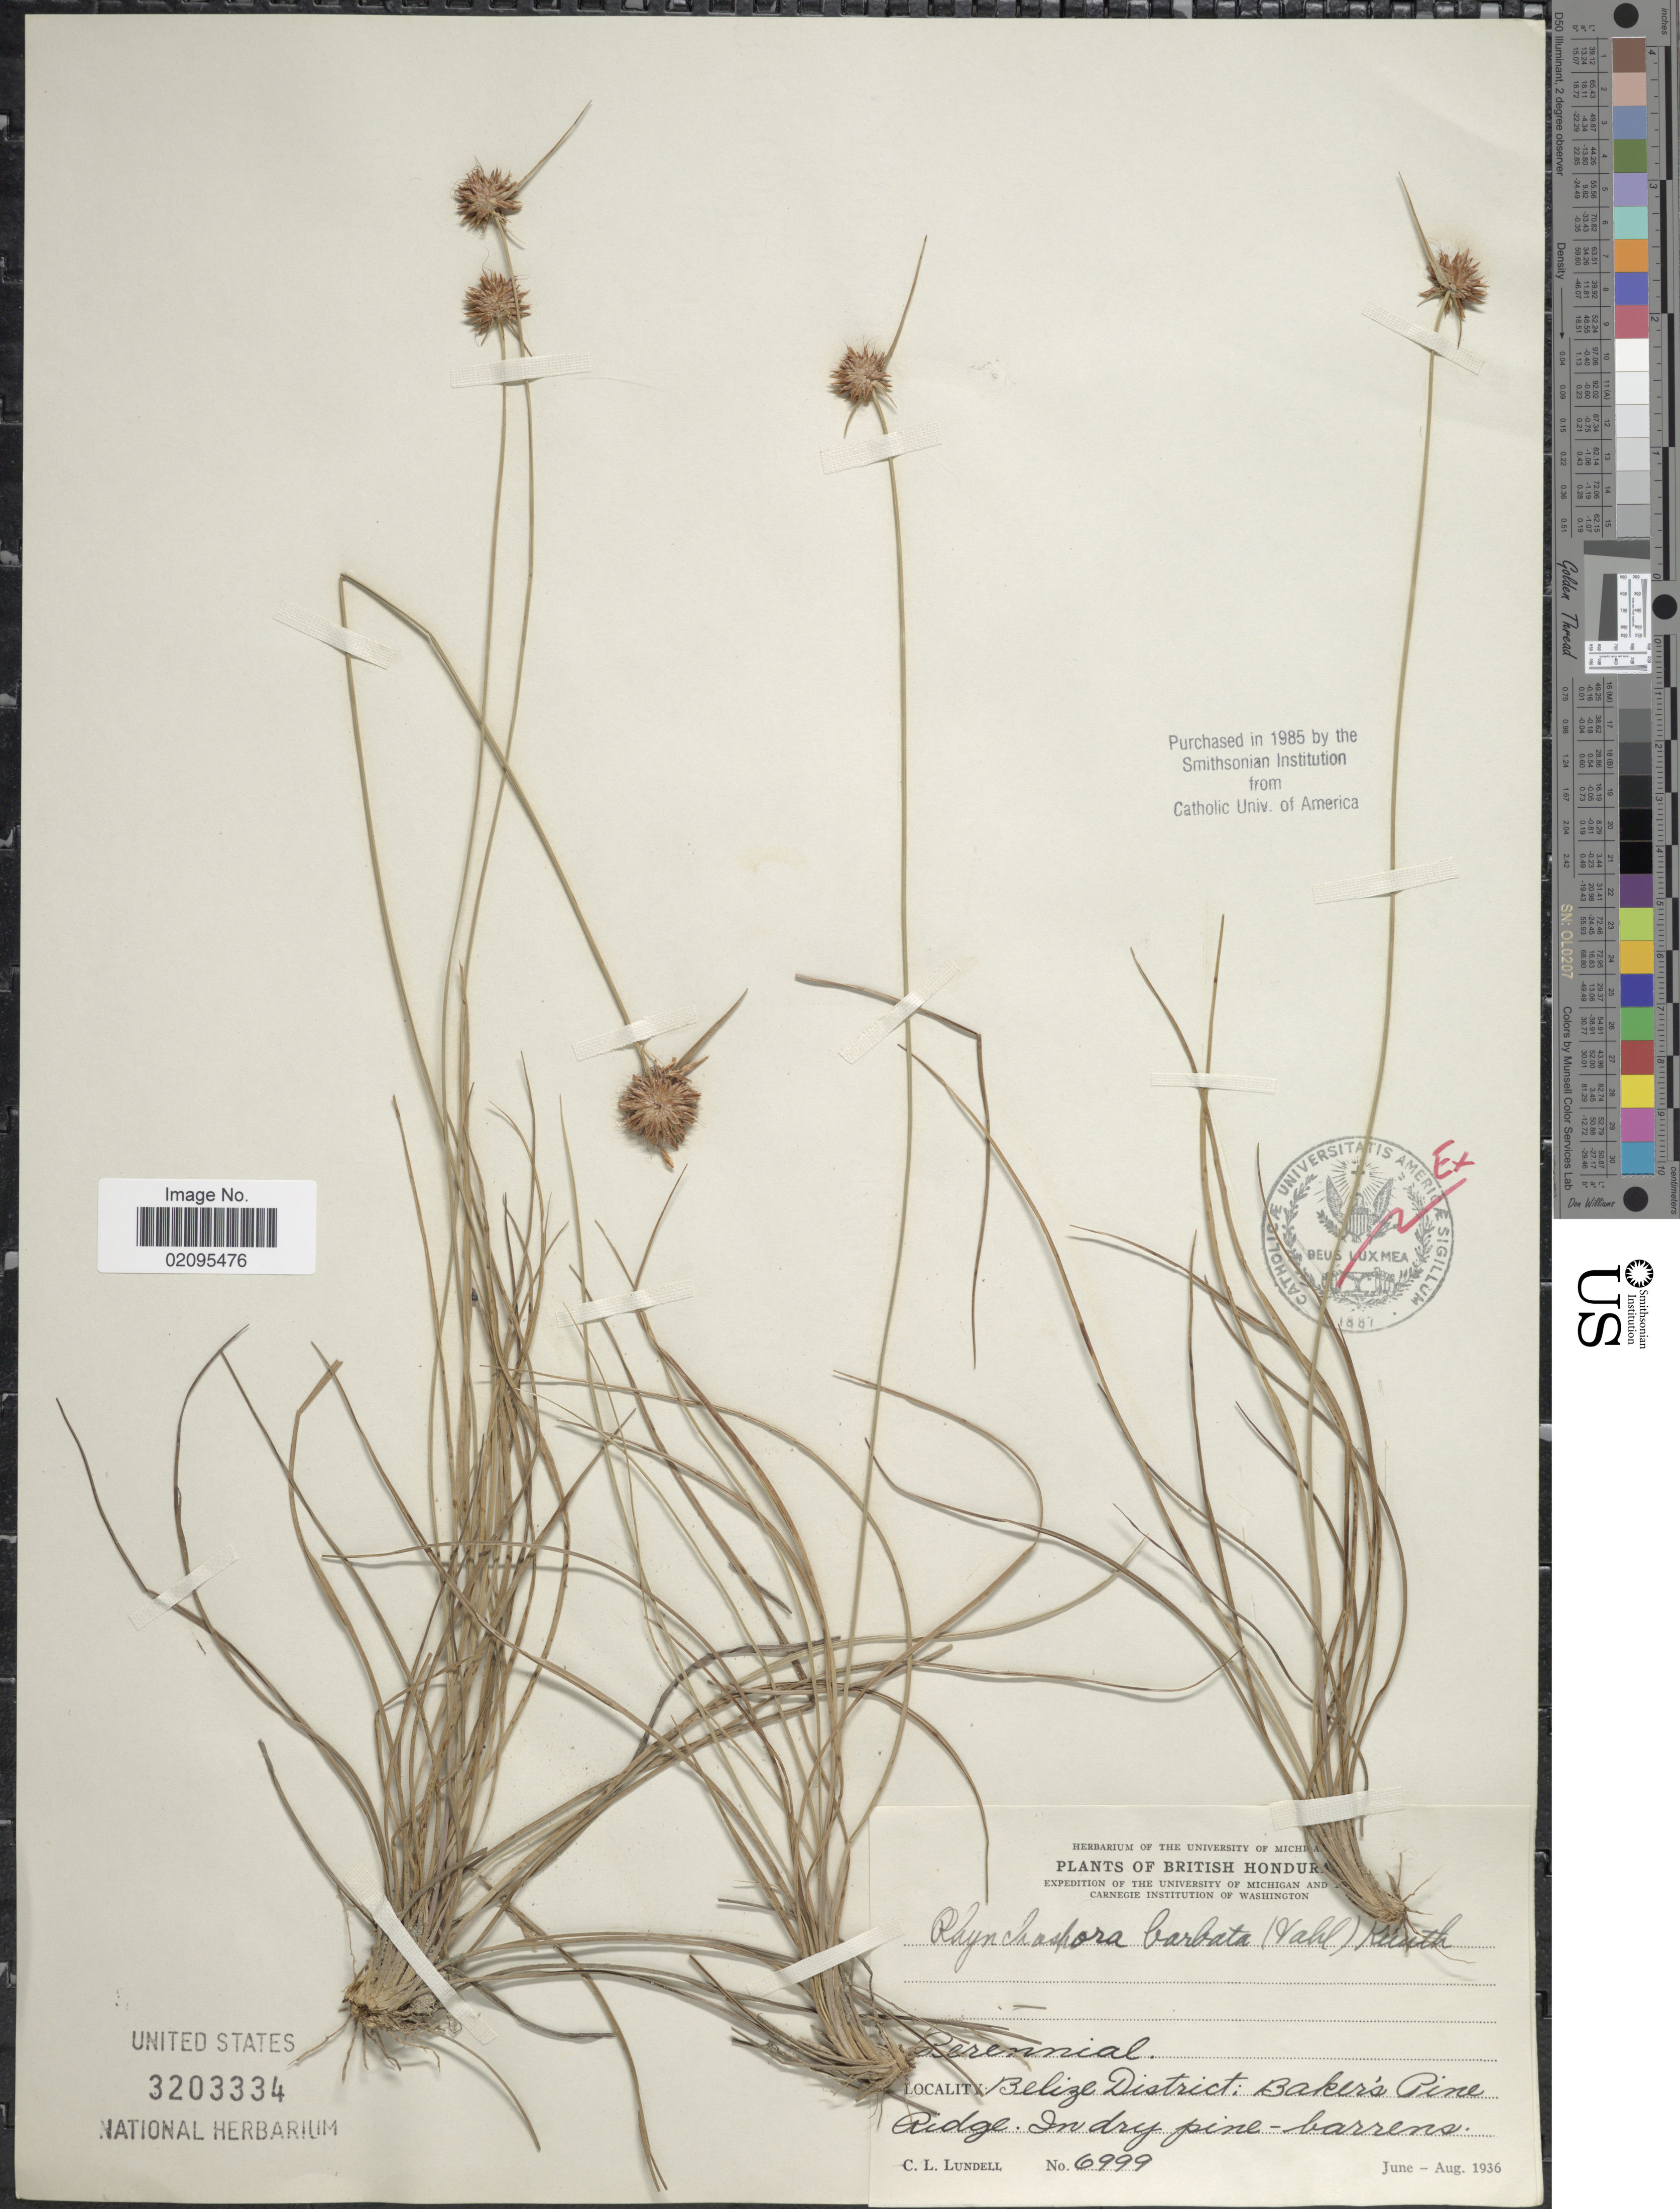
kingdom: Plantae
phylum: Tracheophyta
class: Liliopsida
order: Poales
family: Cyperaceae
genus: Rhynchospora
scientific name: Rhynchospora barbata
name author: (Vahl) Kunth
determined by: Alves, K.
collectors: C. L. Lundell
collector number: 6999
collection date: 1936-06/1936-08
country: Belize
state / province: Belize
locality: British Honduras, Baker's Pine Ridge, in dry pine-barrens.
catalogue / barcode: US 3203334